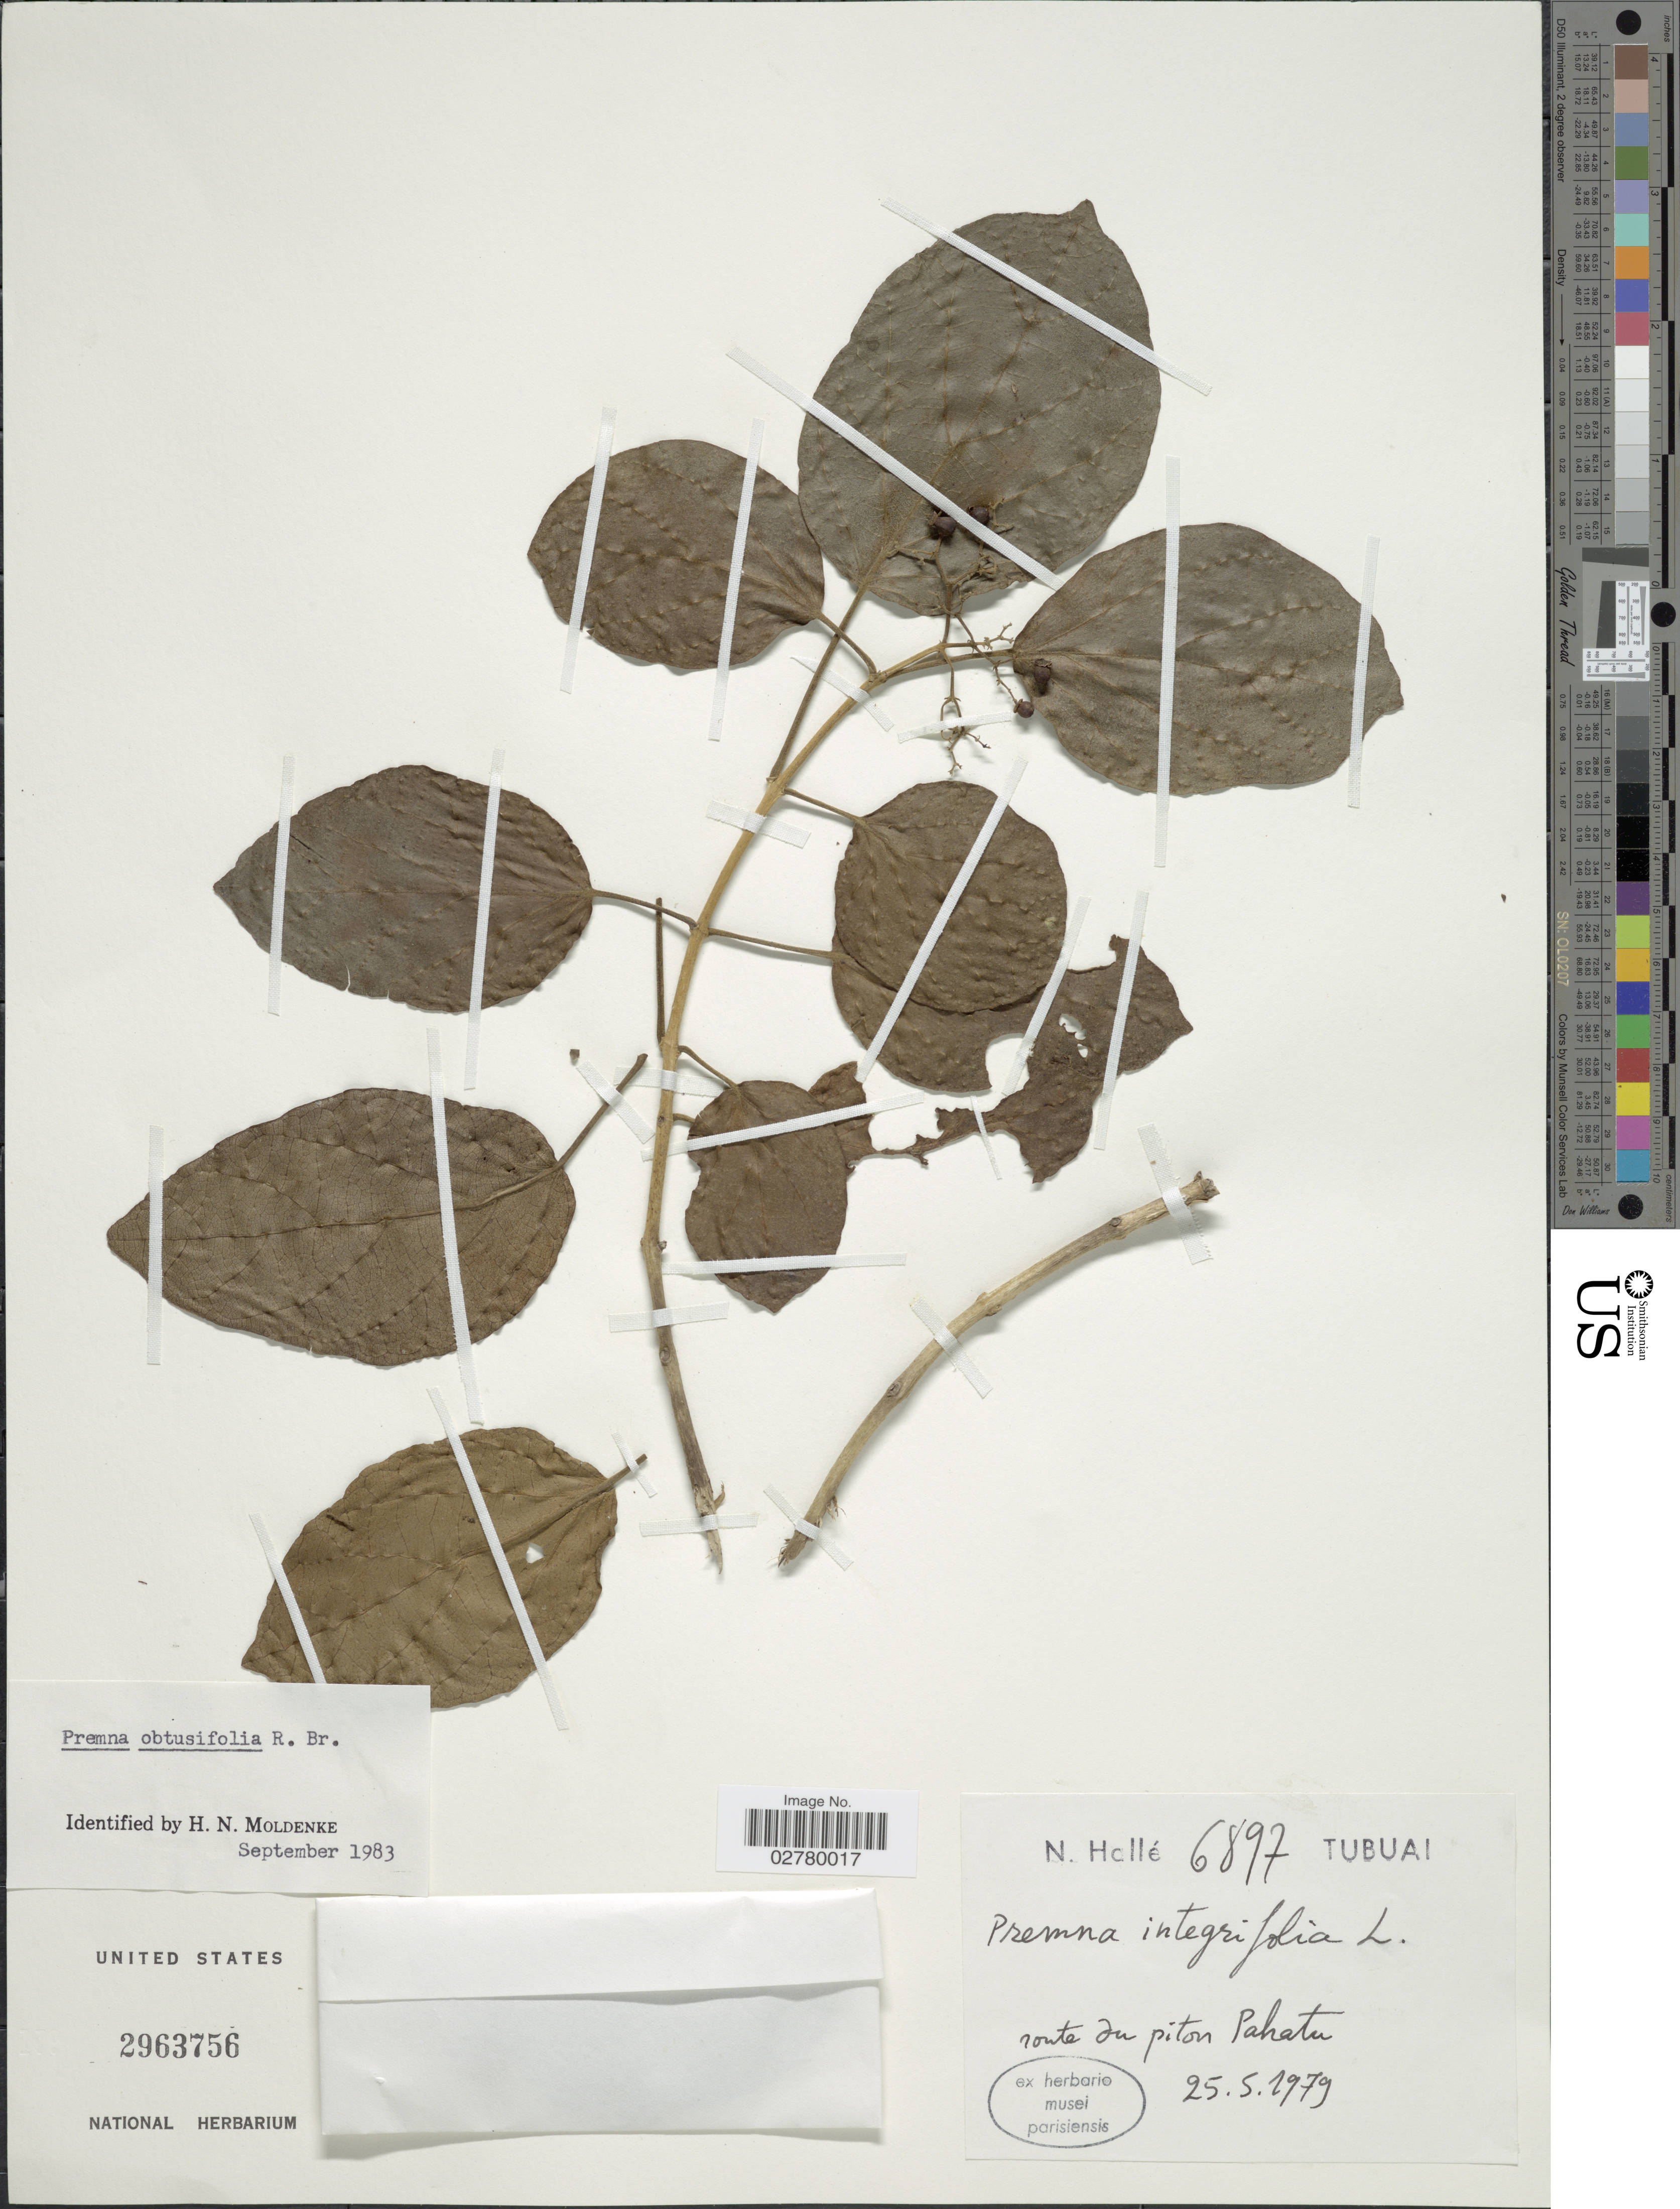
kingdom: Plantae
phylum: Tracheophyta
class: Magnoliopsida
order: Lamiales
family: Lamiaceae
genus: Premna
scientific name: Premna obtusifolia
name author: R. Br.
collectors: N. Hallé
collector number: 6897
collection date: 1979-05-25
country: French Polynesia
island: Tubuai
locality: Route du piton Pahatu.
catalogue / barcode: US 2963756